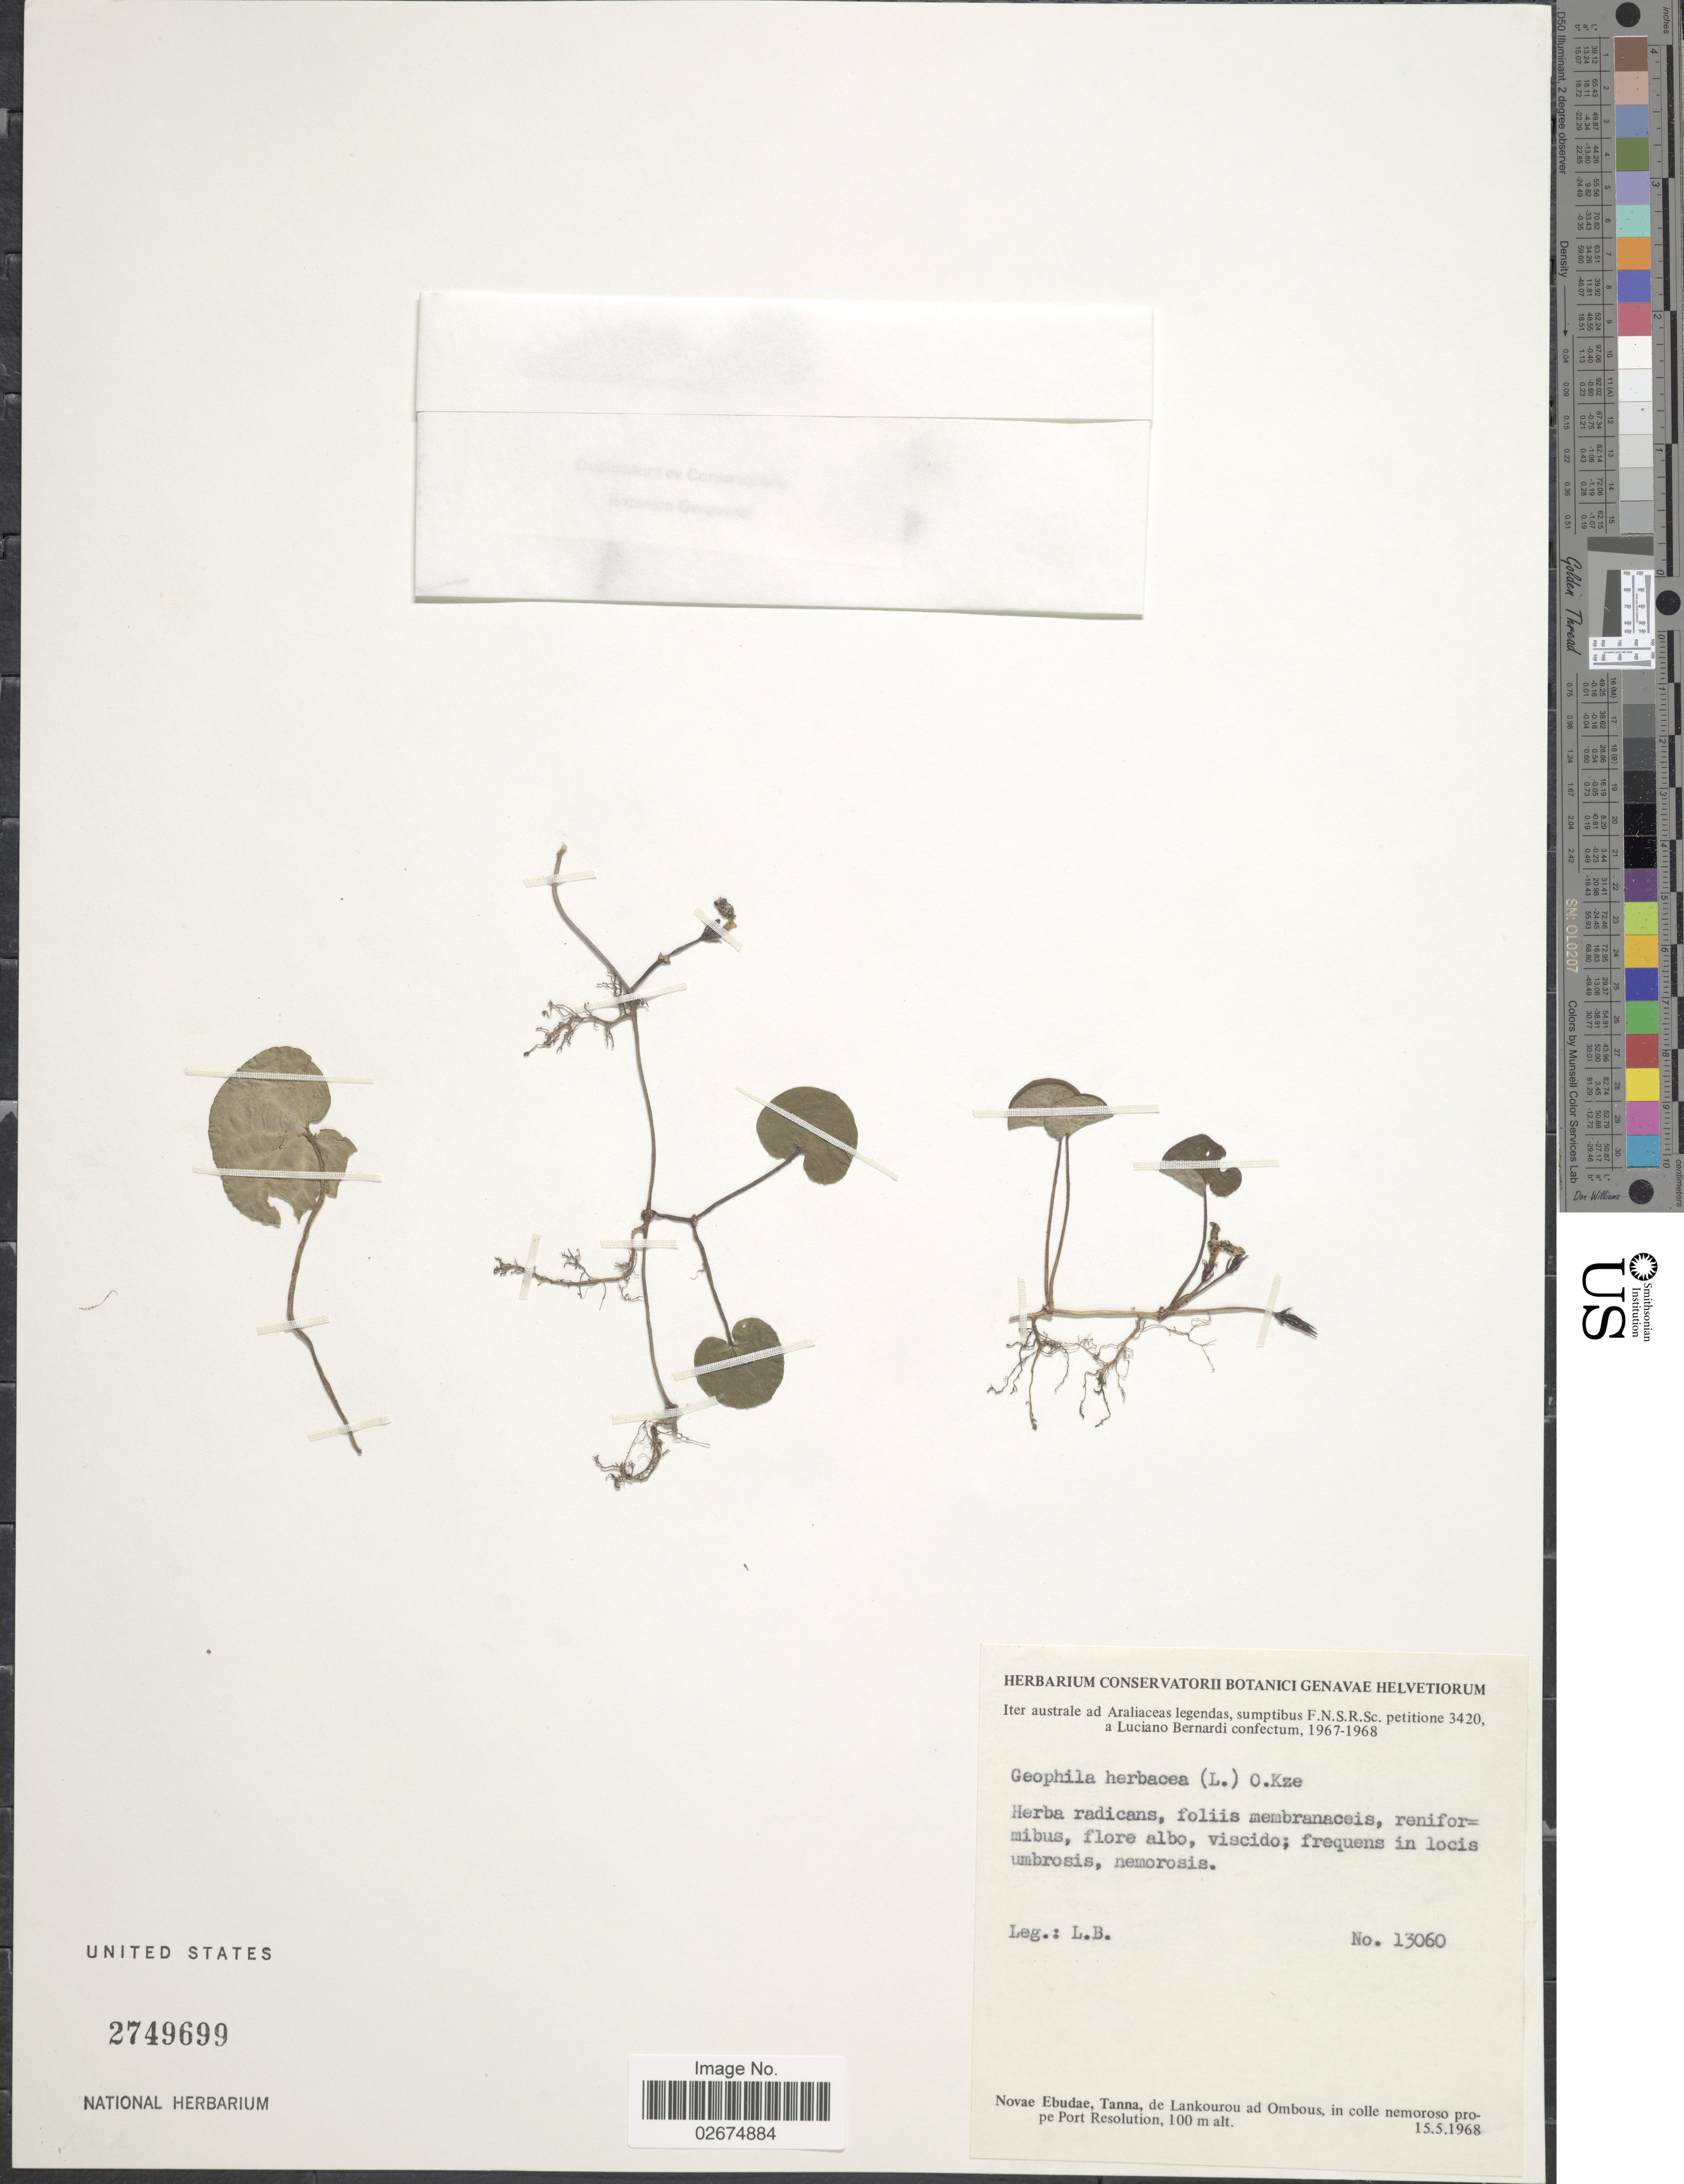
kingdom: Plantae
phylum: Tracheophyta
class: Magnoliopsida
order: Gentianales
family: Rubiaceae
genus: Geophila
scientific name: Geophila repens var. asiatica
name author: (Cham. & Schltdl.) Fosberg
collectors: L. Bernardi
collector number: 13060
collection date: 1968-05-15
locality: Novae Ebudae, Tanna, de Lankourou ad Ombous, in colle nemoroso prope Port Resolution. Australe ad Araliaceas legendas [unsure placement]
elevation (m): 100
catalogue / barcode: US 2749699